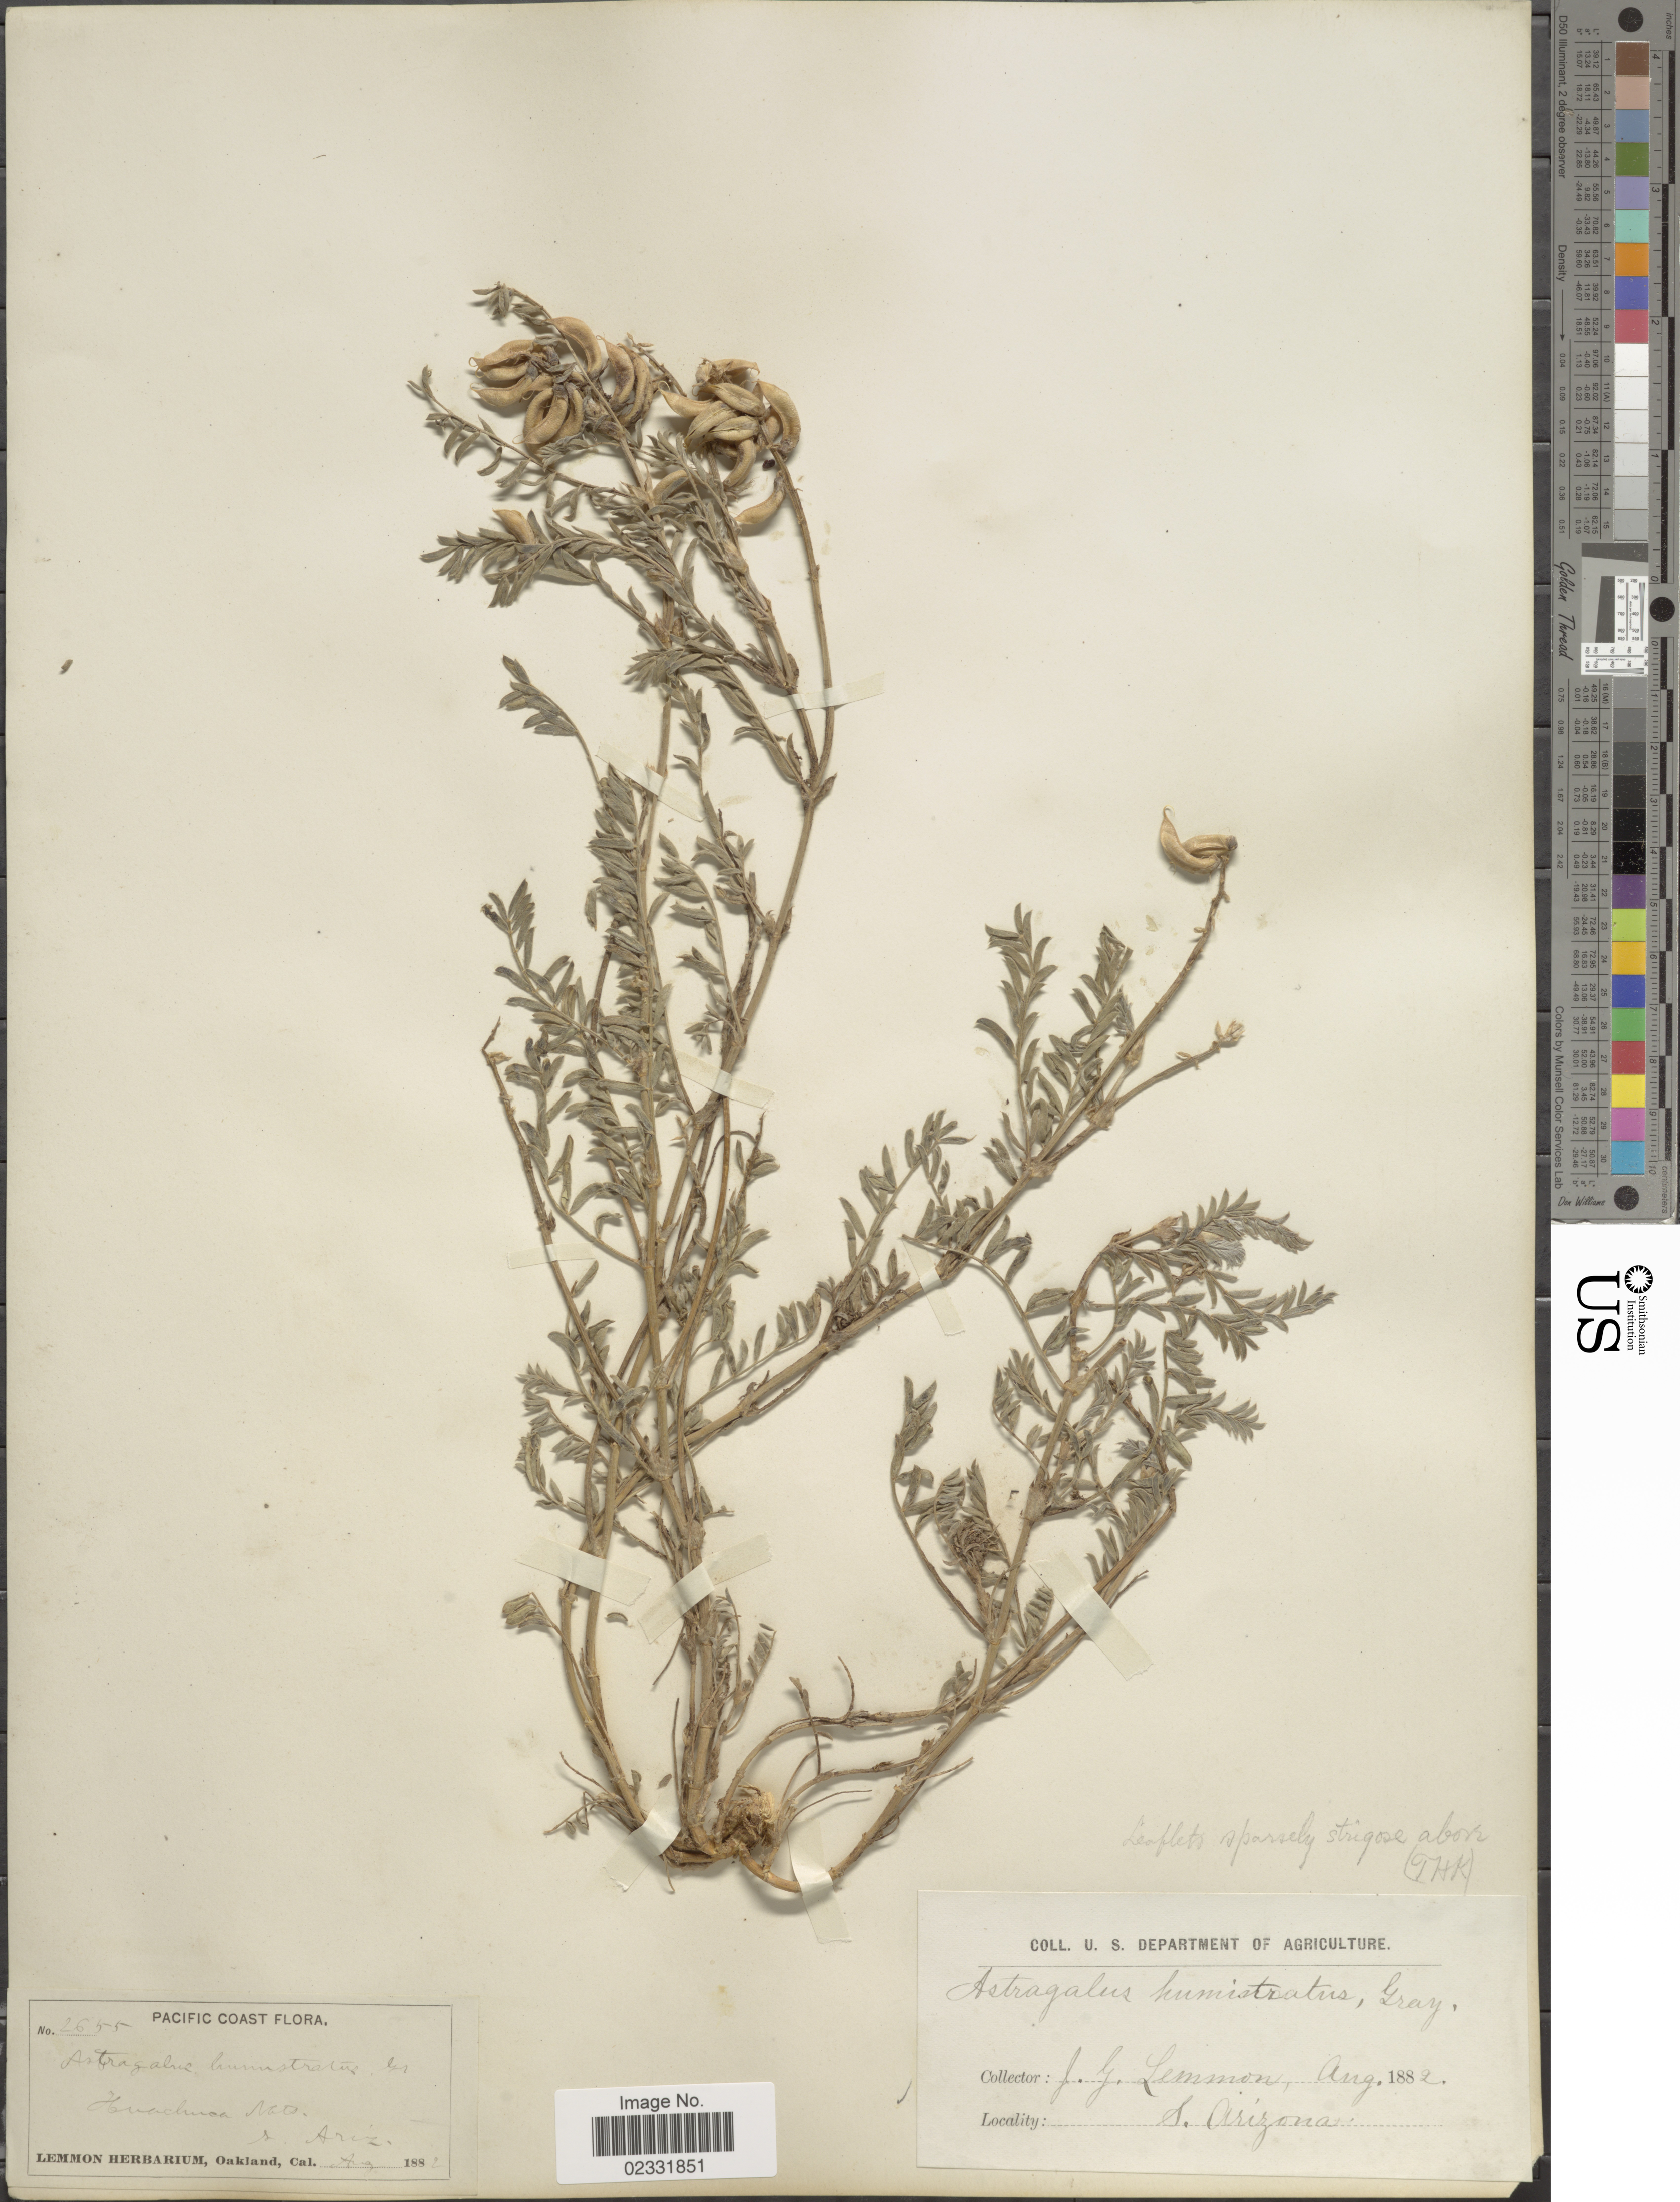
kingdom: Plantae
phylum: Tracheophyta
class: Magnoliopsida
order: Fabales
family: Fabaceae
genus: Astragalus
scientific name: Astragalus humistratus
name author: A. Gray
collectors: J. Lemmon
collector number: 2655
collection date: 1882-08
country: United States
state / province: Arizona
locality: Huachuca Mts.